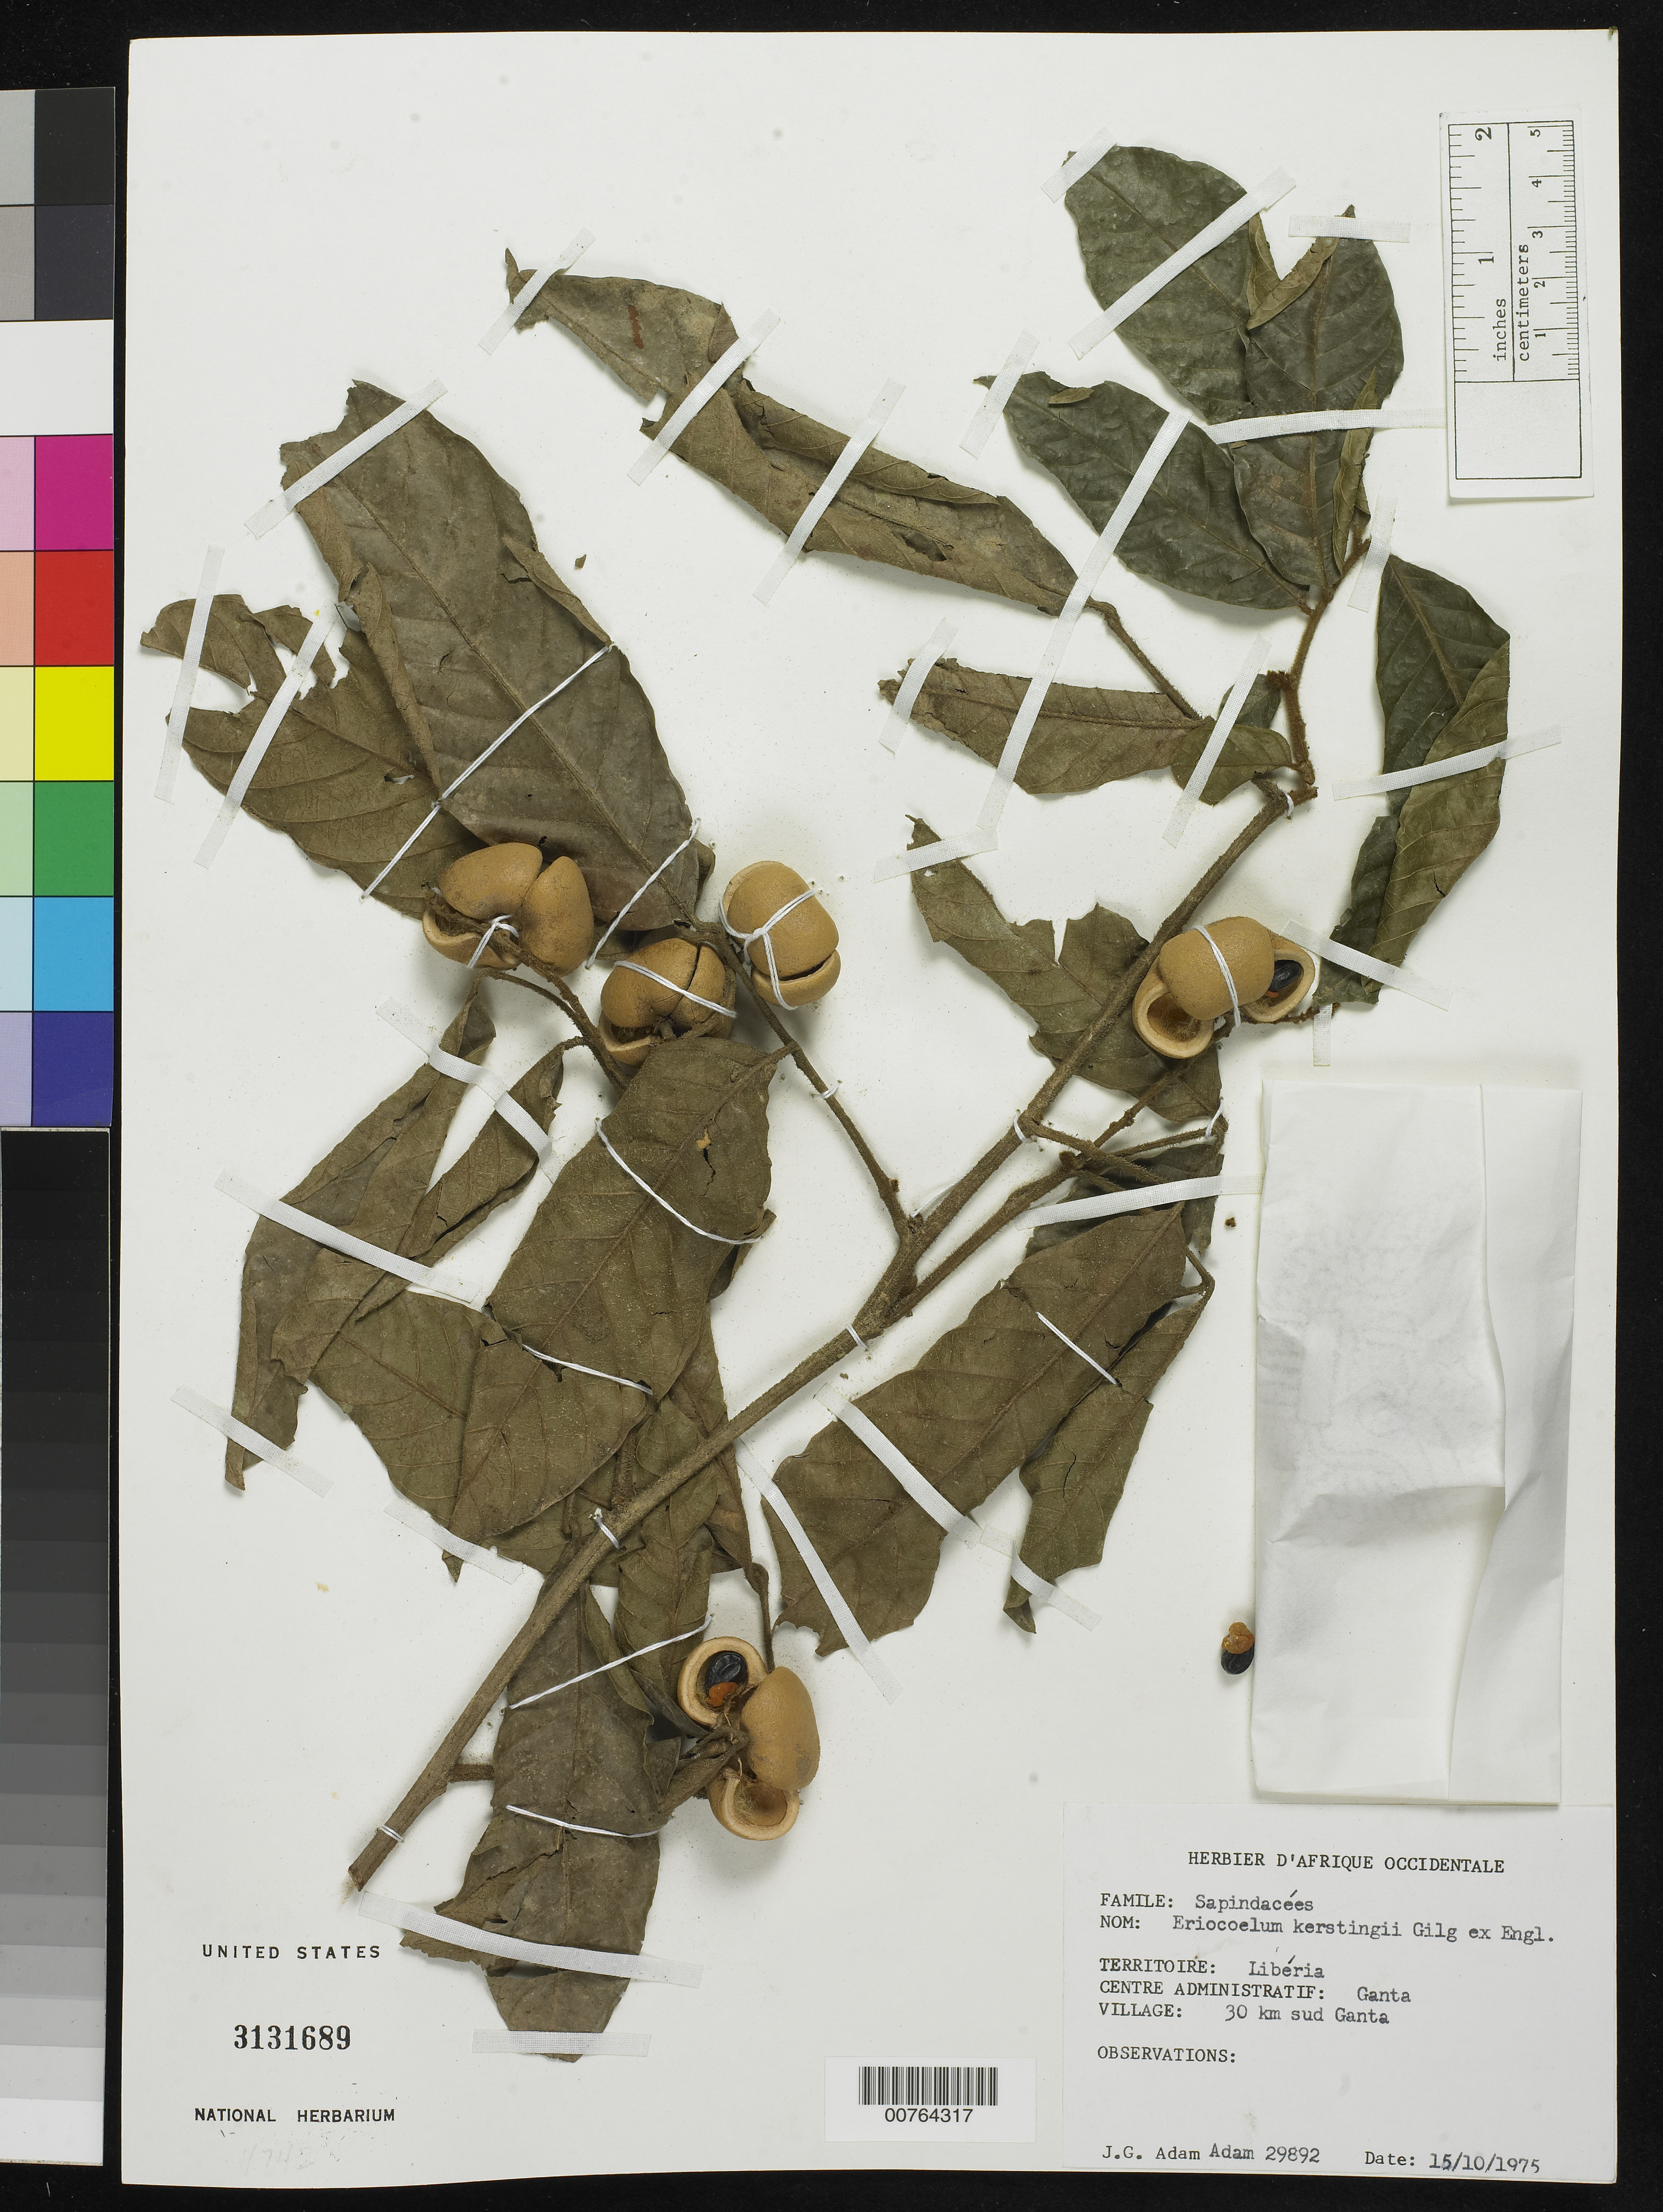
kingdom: Plantae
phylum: Tracheophyta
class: Magnoliopsida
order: Sapindales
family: Sapindaceae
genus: Eriocoelum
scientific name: Eriocoelum kerstingii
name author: Gilg ex Engl.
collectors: J. Adam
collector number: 29892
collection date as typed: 15 Oct 1975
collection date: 1975-10-15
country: Liberia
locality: Ganta: 30km South of,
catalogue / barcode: US 3131689